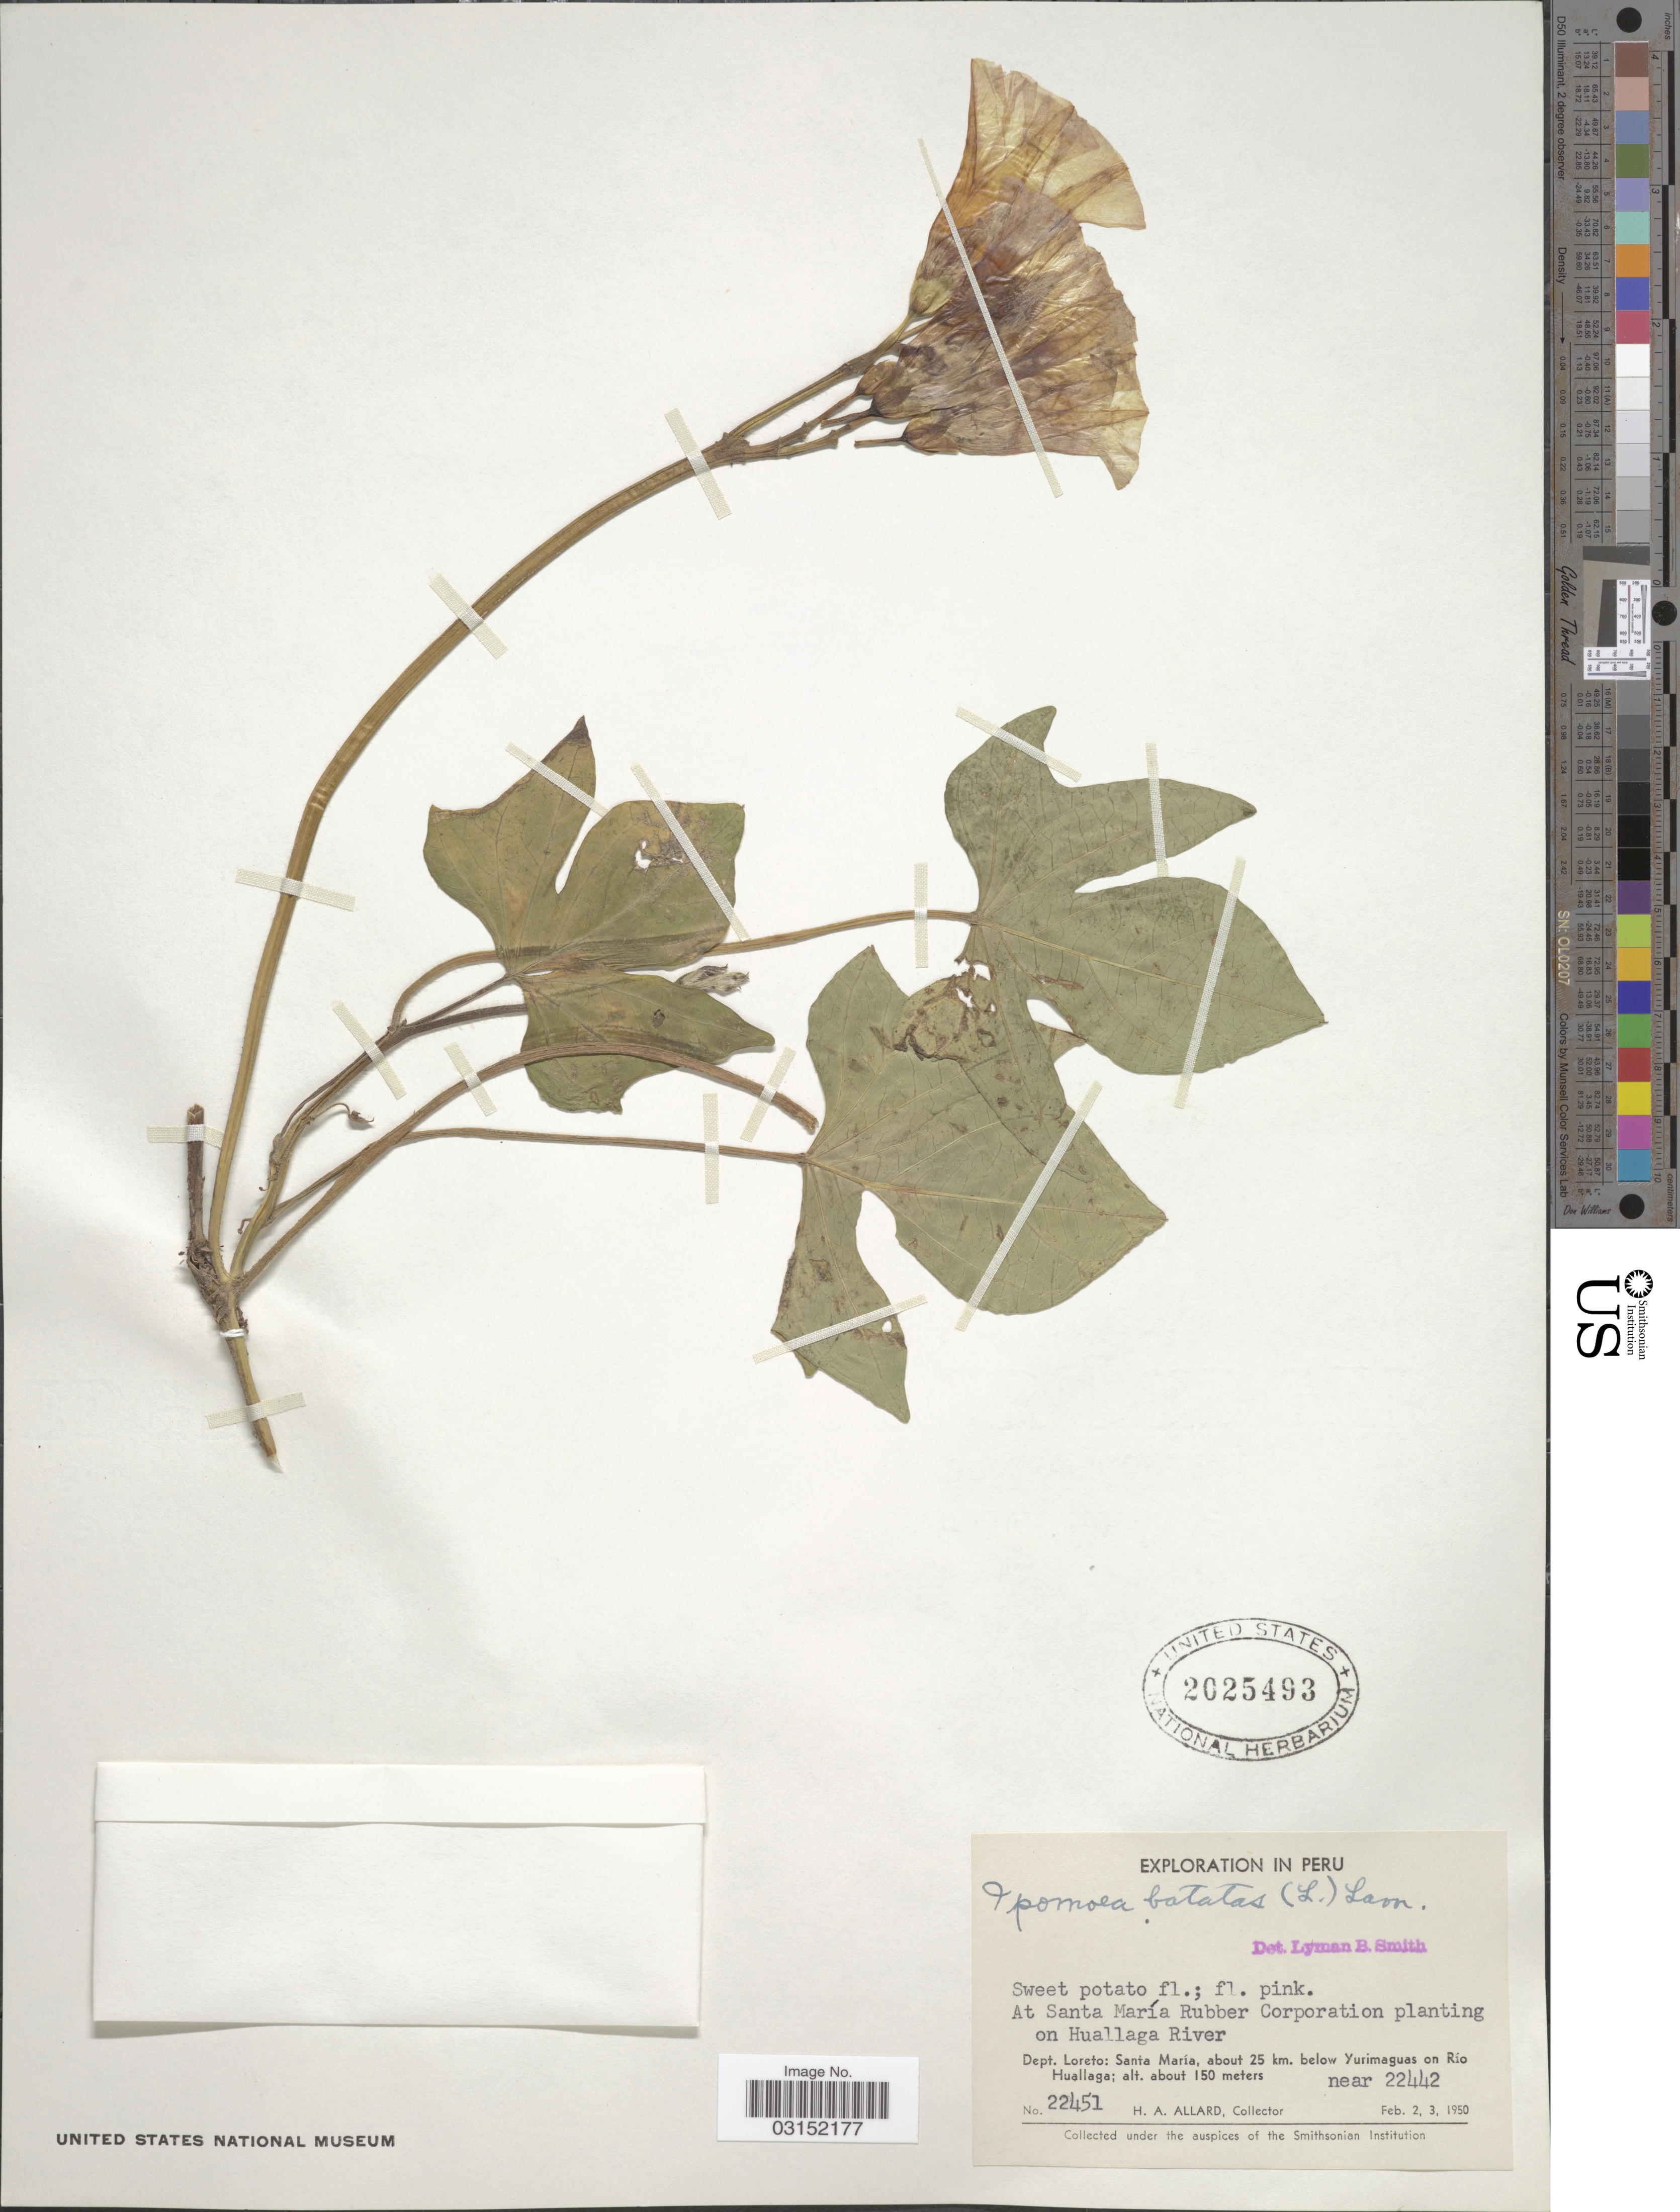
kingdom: Plantae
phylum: Tracheophyta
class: Magnoliopsida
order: Solanales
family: Convolvulaceae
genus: Ipomoea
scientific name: Ipomoea batatas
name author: (L.) Lam.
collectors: H. A. Allard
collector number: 22451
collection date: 1950-02-02/1950-02-03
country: Peru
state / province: Loreto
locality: At Santa María Rubber Corportation planting on Huallaga River. Dept. Loreto: Santa María, about 25 km. below Yurimaguas on Rio Huallaga.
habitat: on river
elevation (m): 150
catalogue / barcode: US 2025493